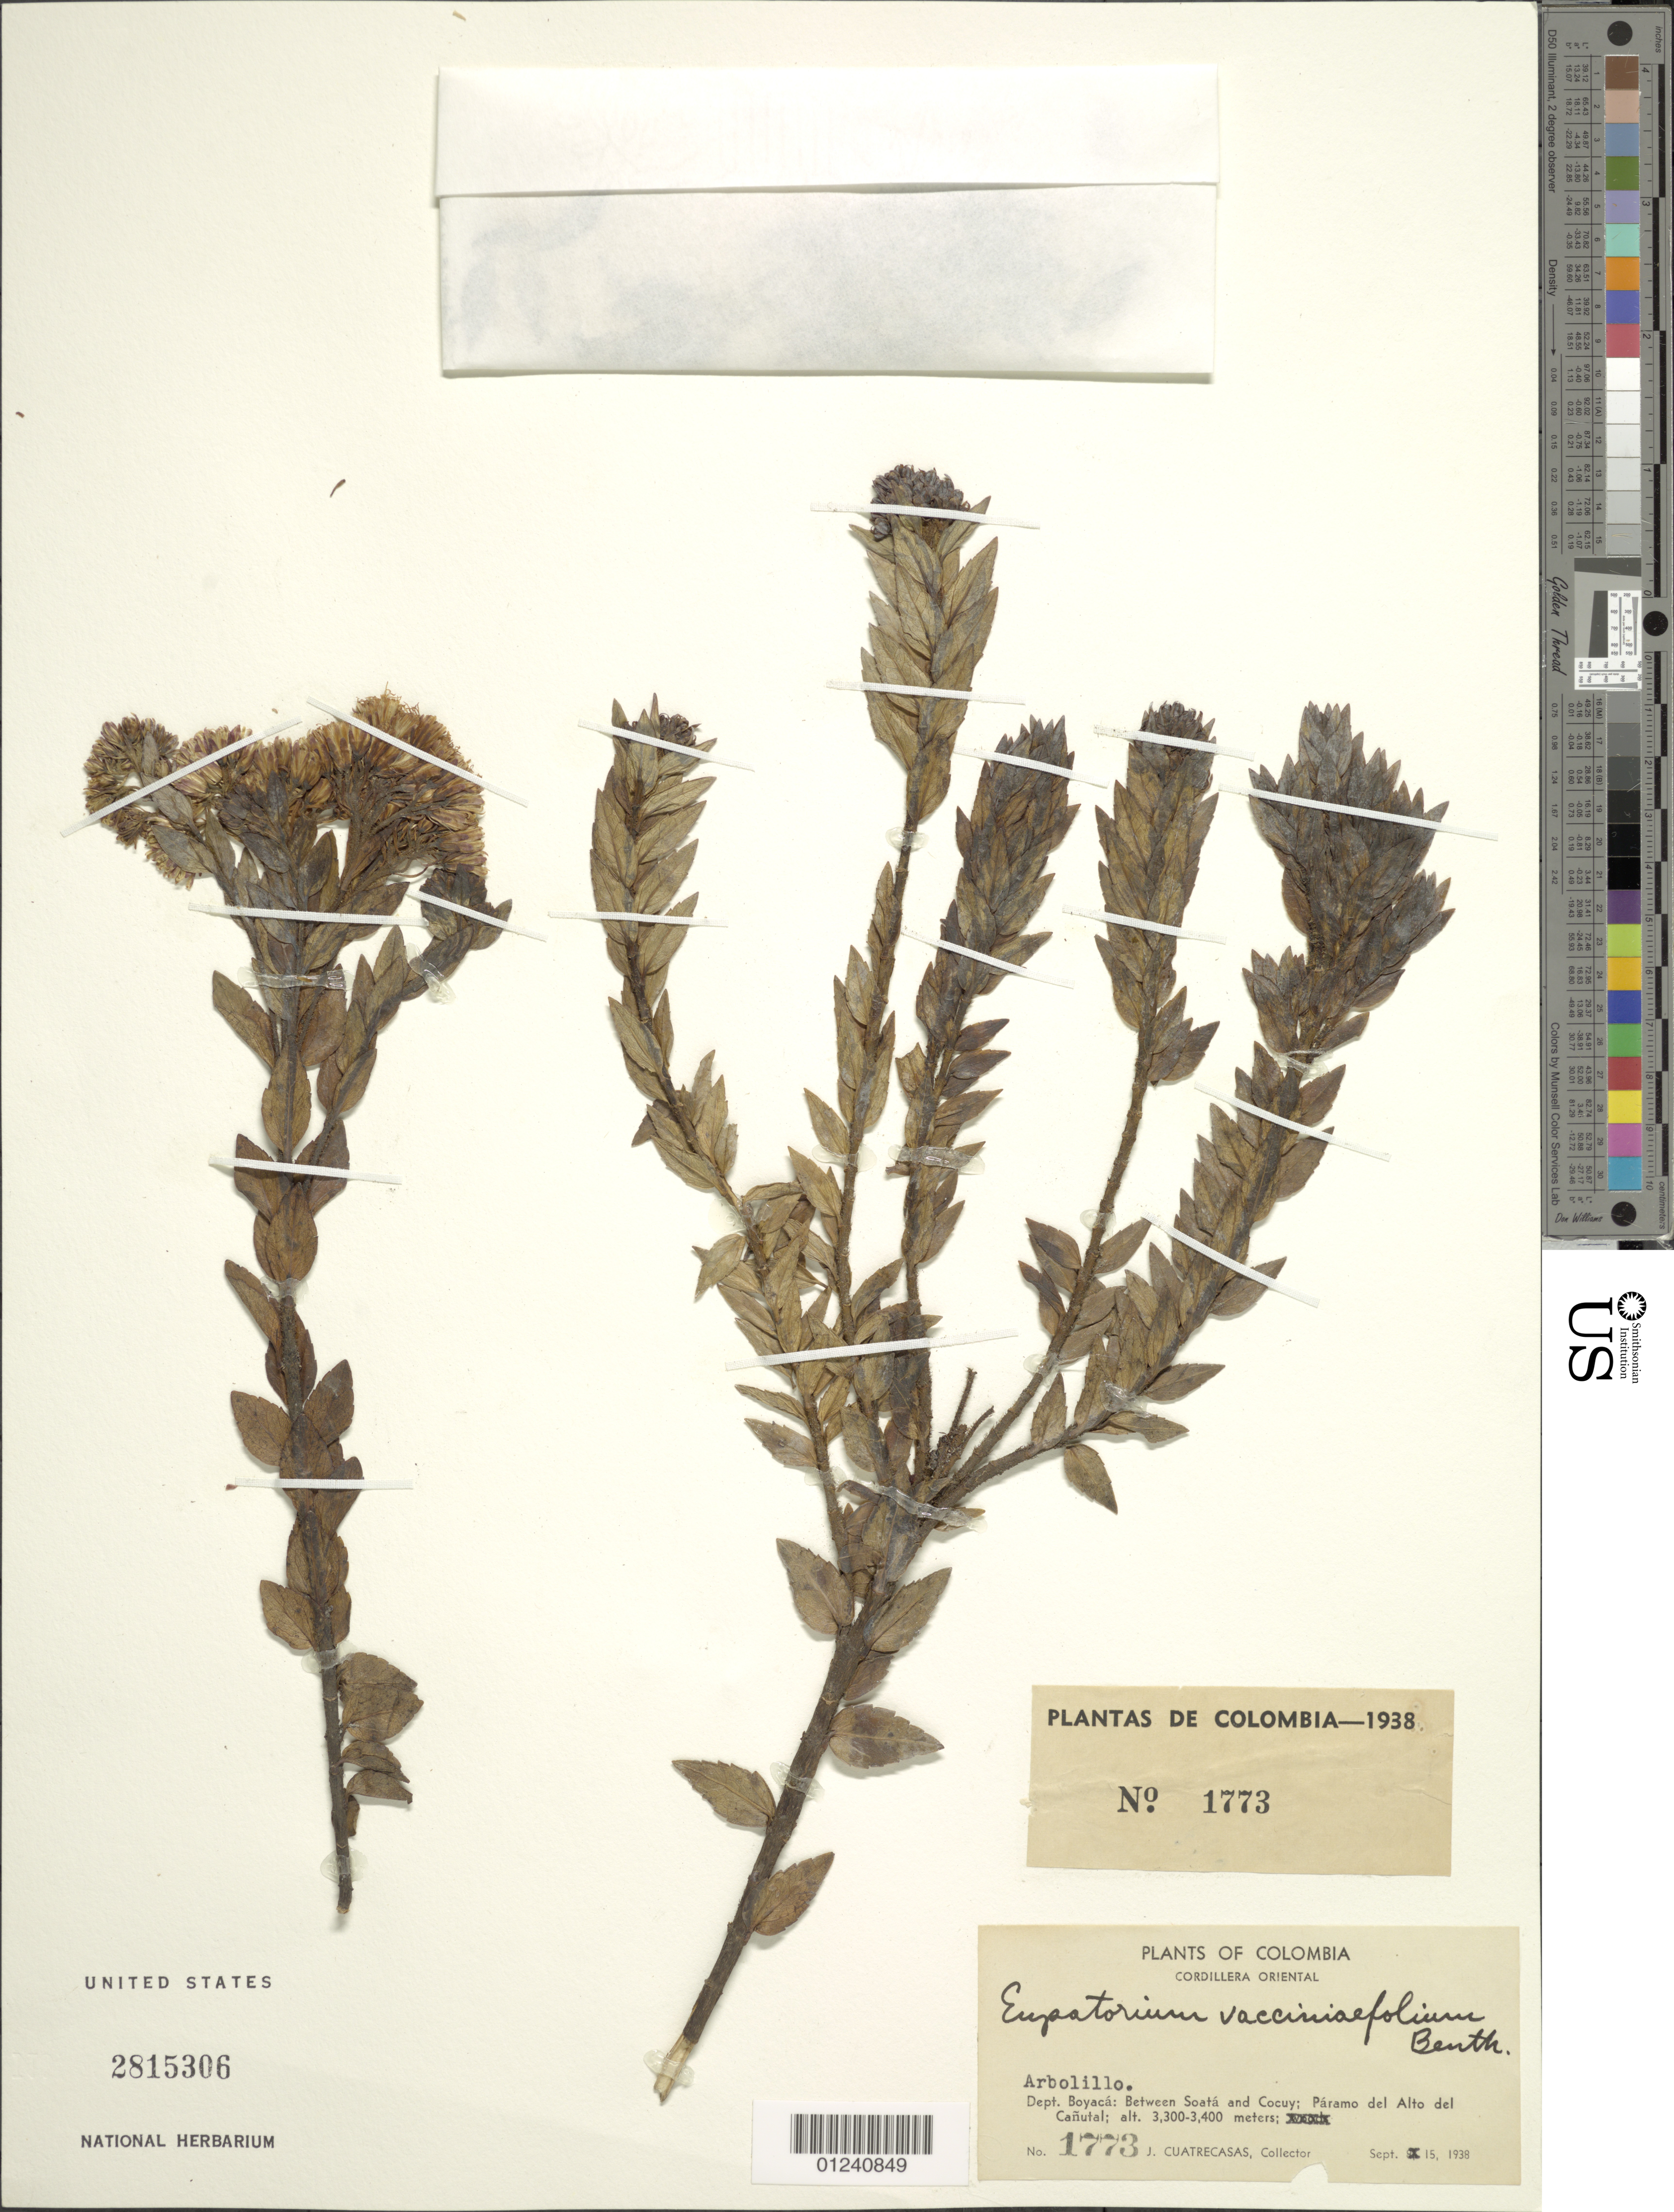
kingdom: Plantae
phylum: Tracheophyta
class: Magnoliopsida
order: Asterales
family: Asteraceae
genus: Ageratina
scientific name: Ageratina vacciniaefolia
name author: (Benth.) R.M. King & H. Rob.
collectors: J. Cuatrecasas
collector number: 1773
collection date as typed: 15 Sep 1938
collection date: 1938-09-15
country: Colombia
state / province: Boyacá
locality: Between Soatá and Cocuy, Paramo del Alto del Cañutal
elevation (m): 3300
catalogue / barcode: US 2815306